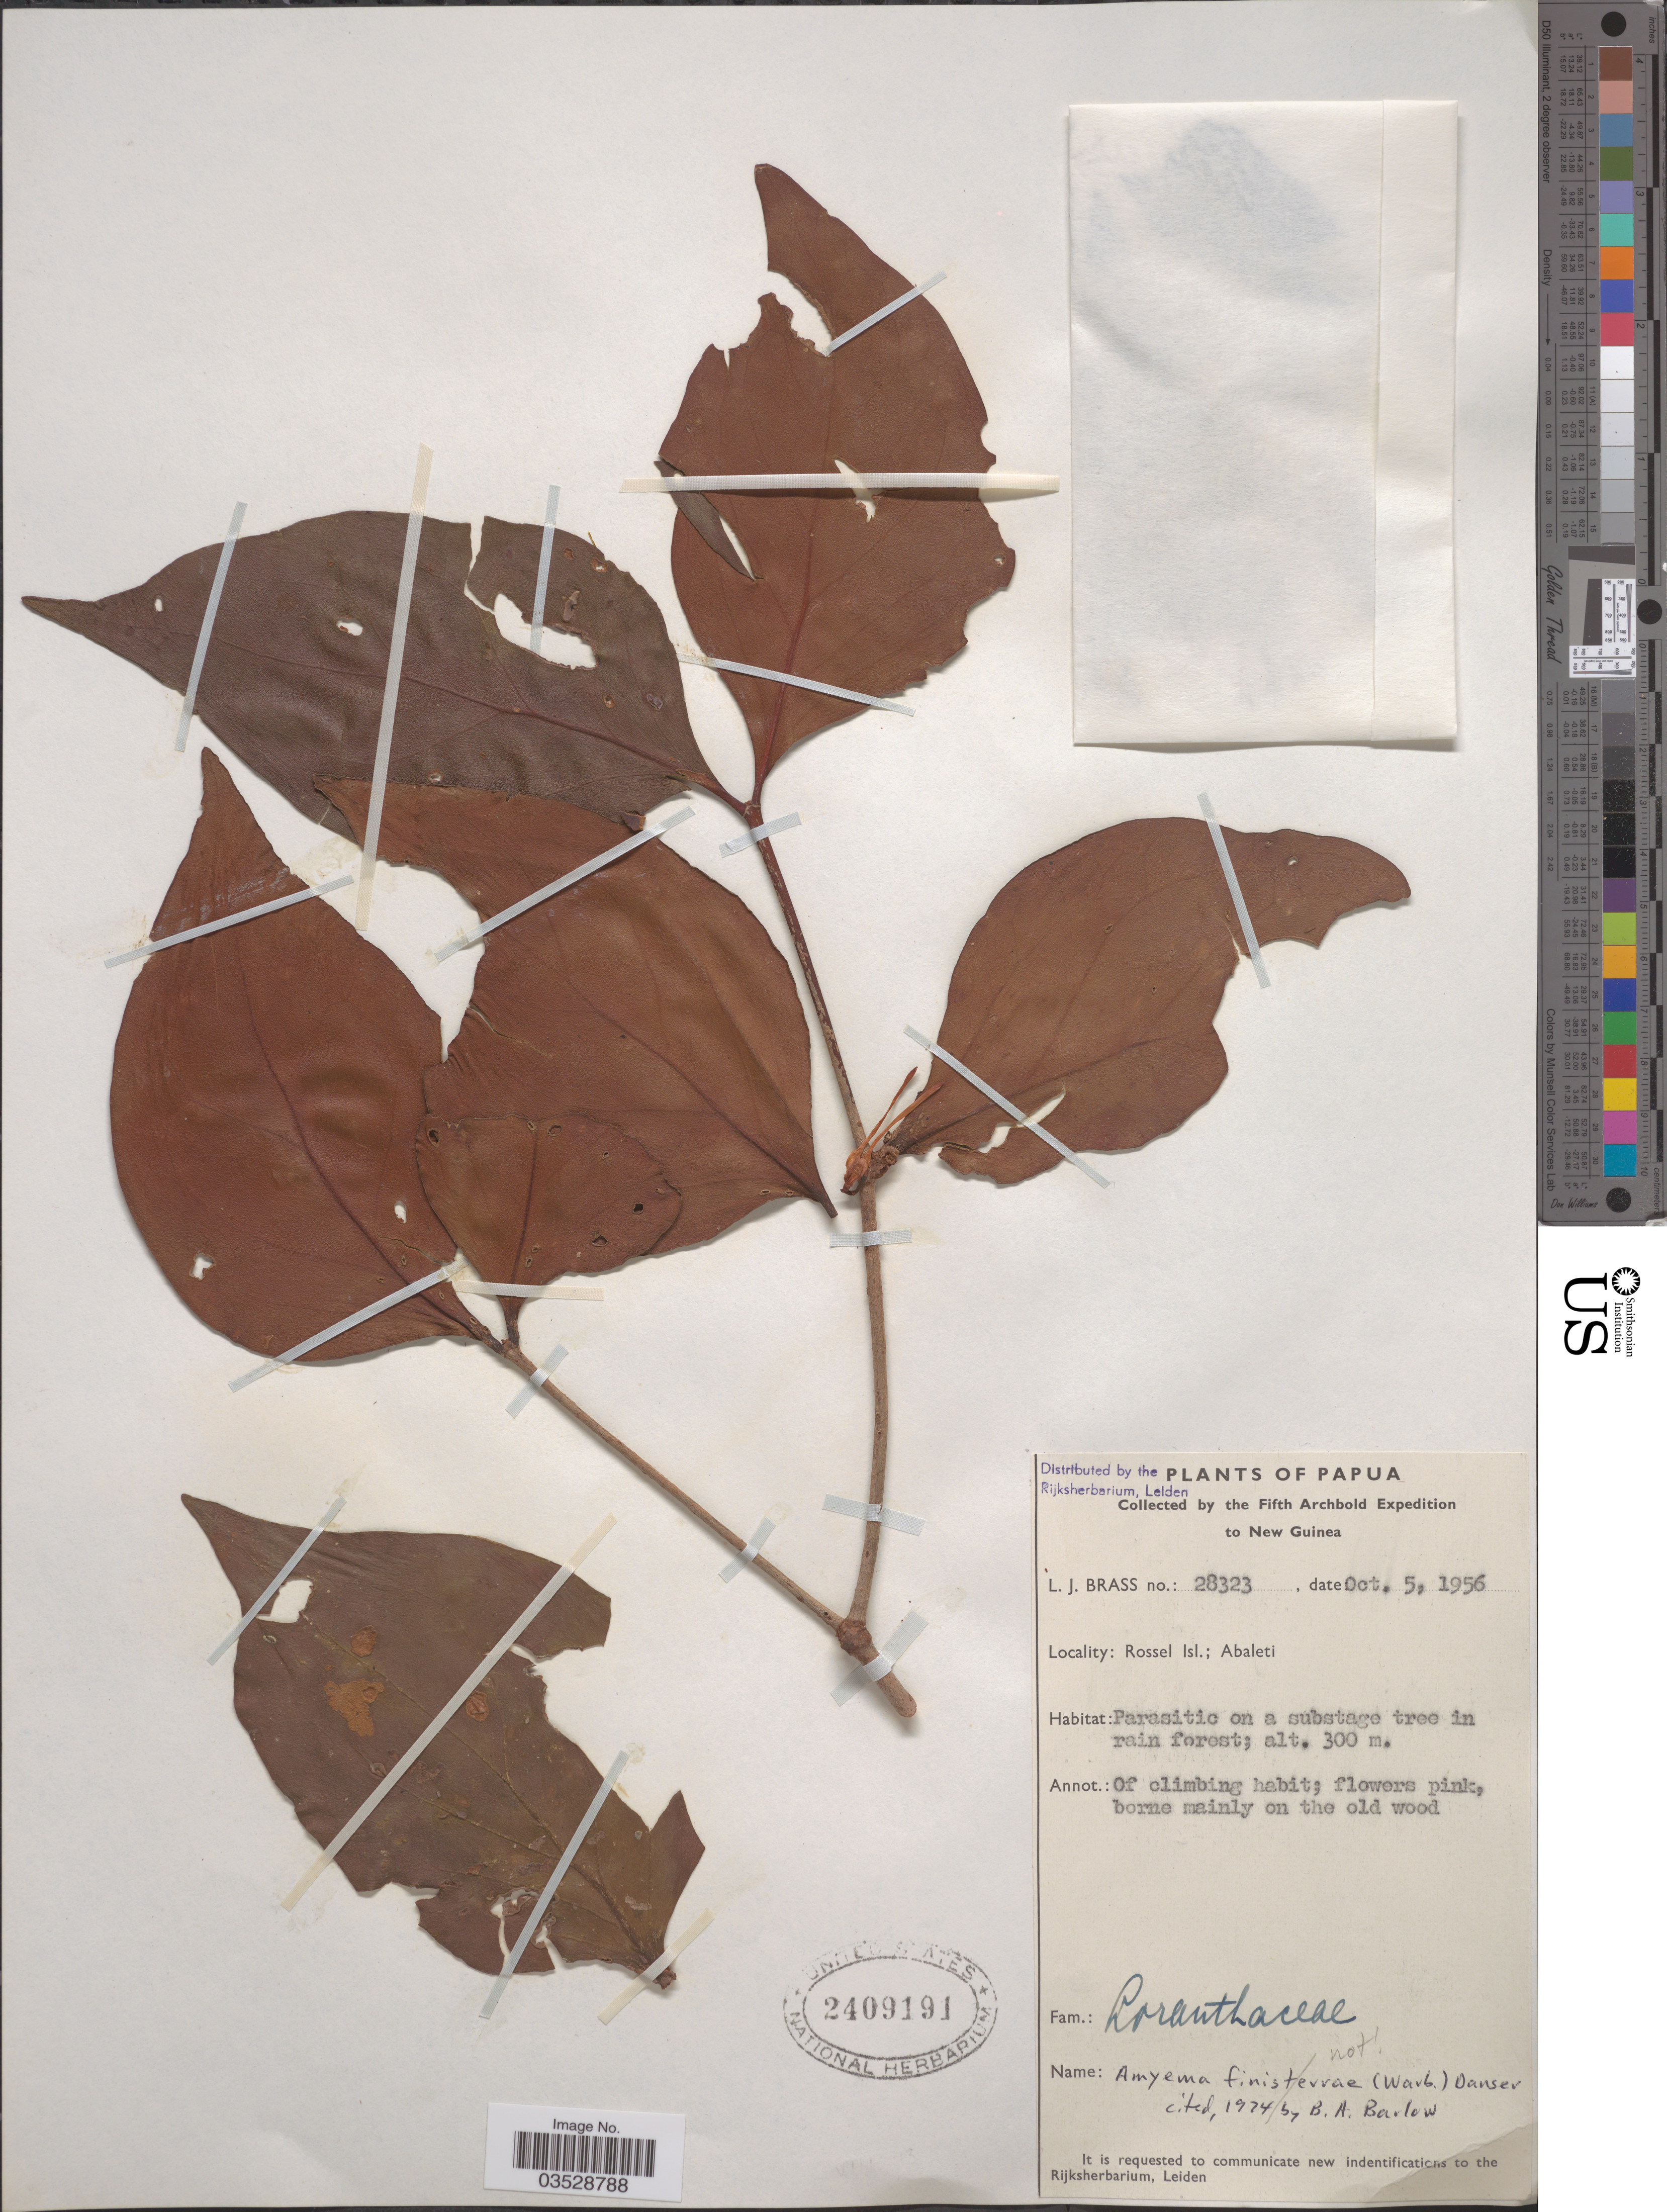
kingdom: Plantae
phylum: Tracheophyta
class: Magnoliopsida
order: Santalales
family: Loranthaceae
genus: Amyema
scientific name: Amyema sp.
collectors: L. J. Brass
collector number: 28323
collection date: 1956-10-05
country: Papua New Guinea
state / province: Milne Bay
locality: New Guinea. Rossel Isl.; Abaleti.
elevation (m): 300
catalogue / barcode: US 2409191